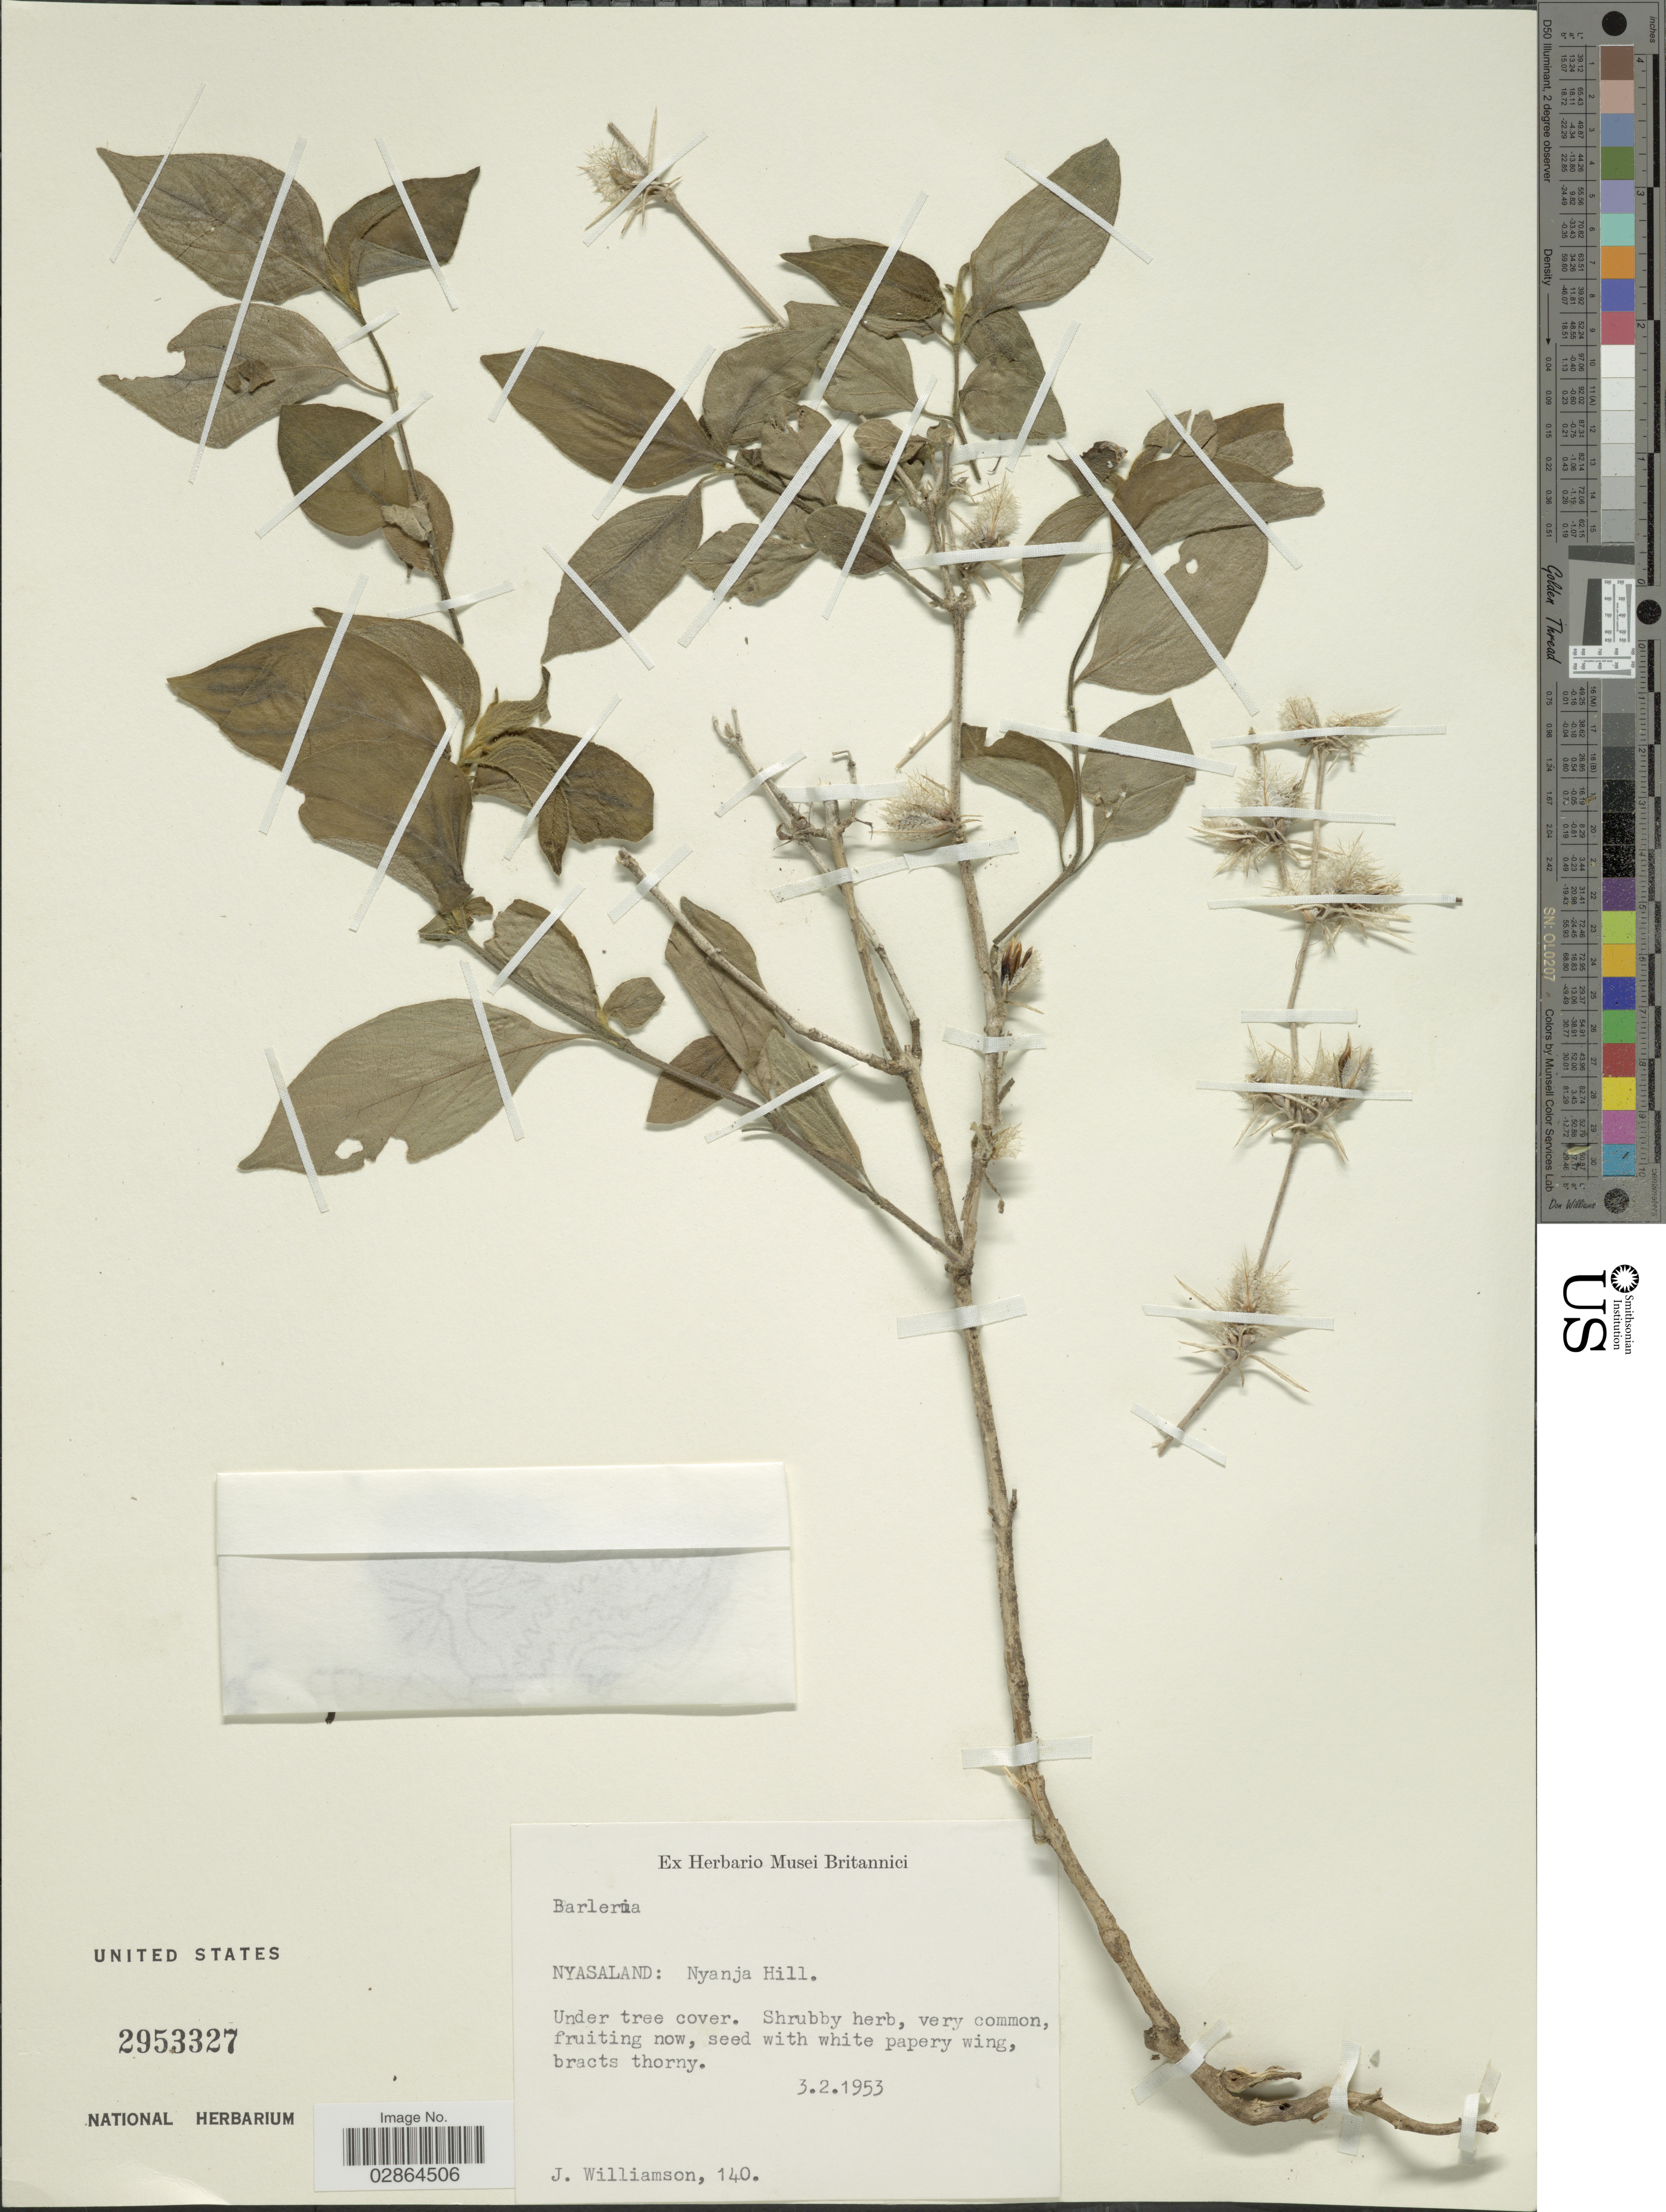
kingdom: Plantae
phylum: Tracheophyta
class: Magnoliopsida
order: Lamiales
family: Acanthaceae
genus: Barleria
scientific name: Barleria sp.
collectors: J. Williamson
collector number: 140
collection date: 1953-02-03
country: Malawi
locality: Nyanja Hill.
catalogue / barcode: US 2953327